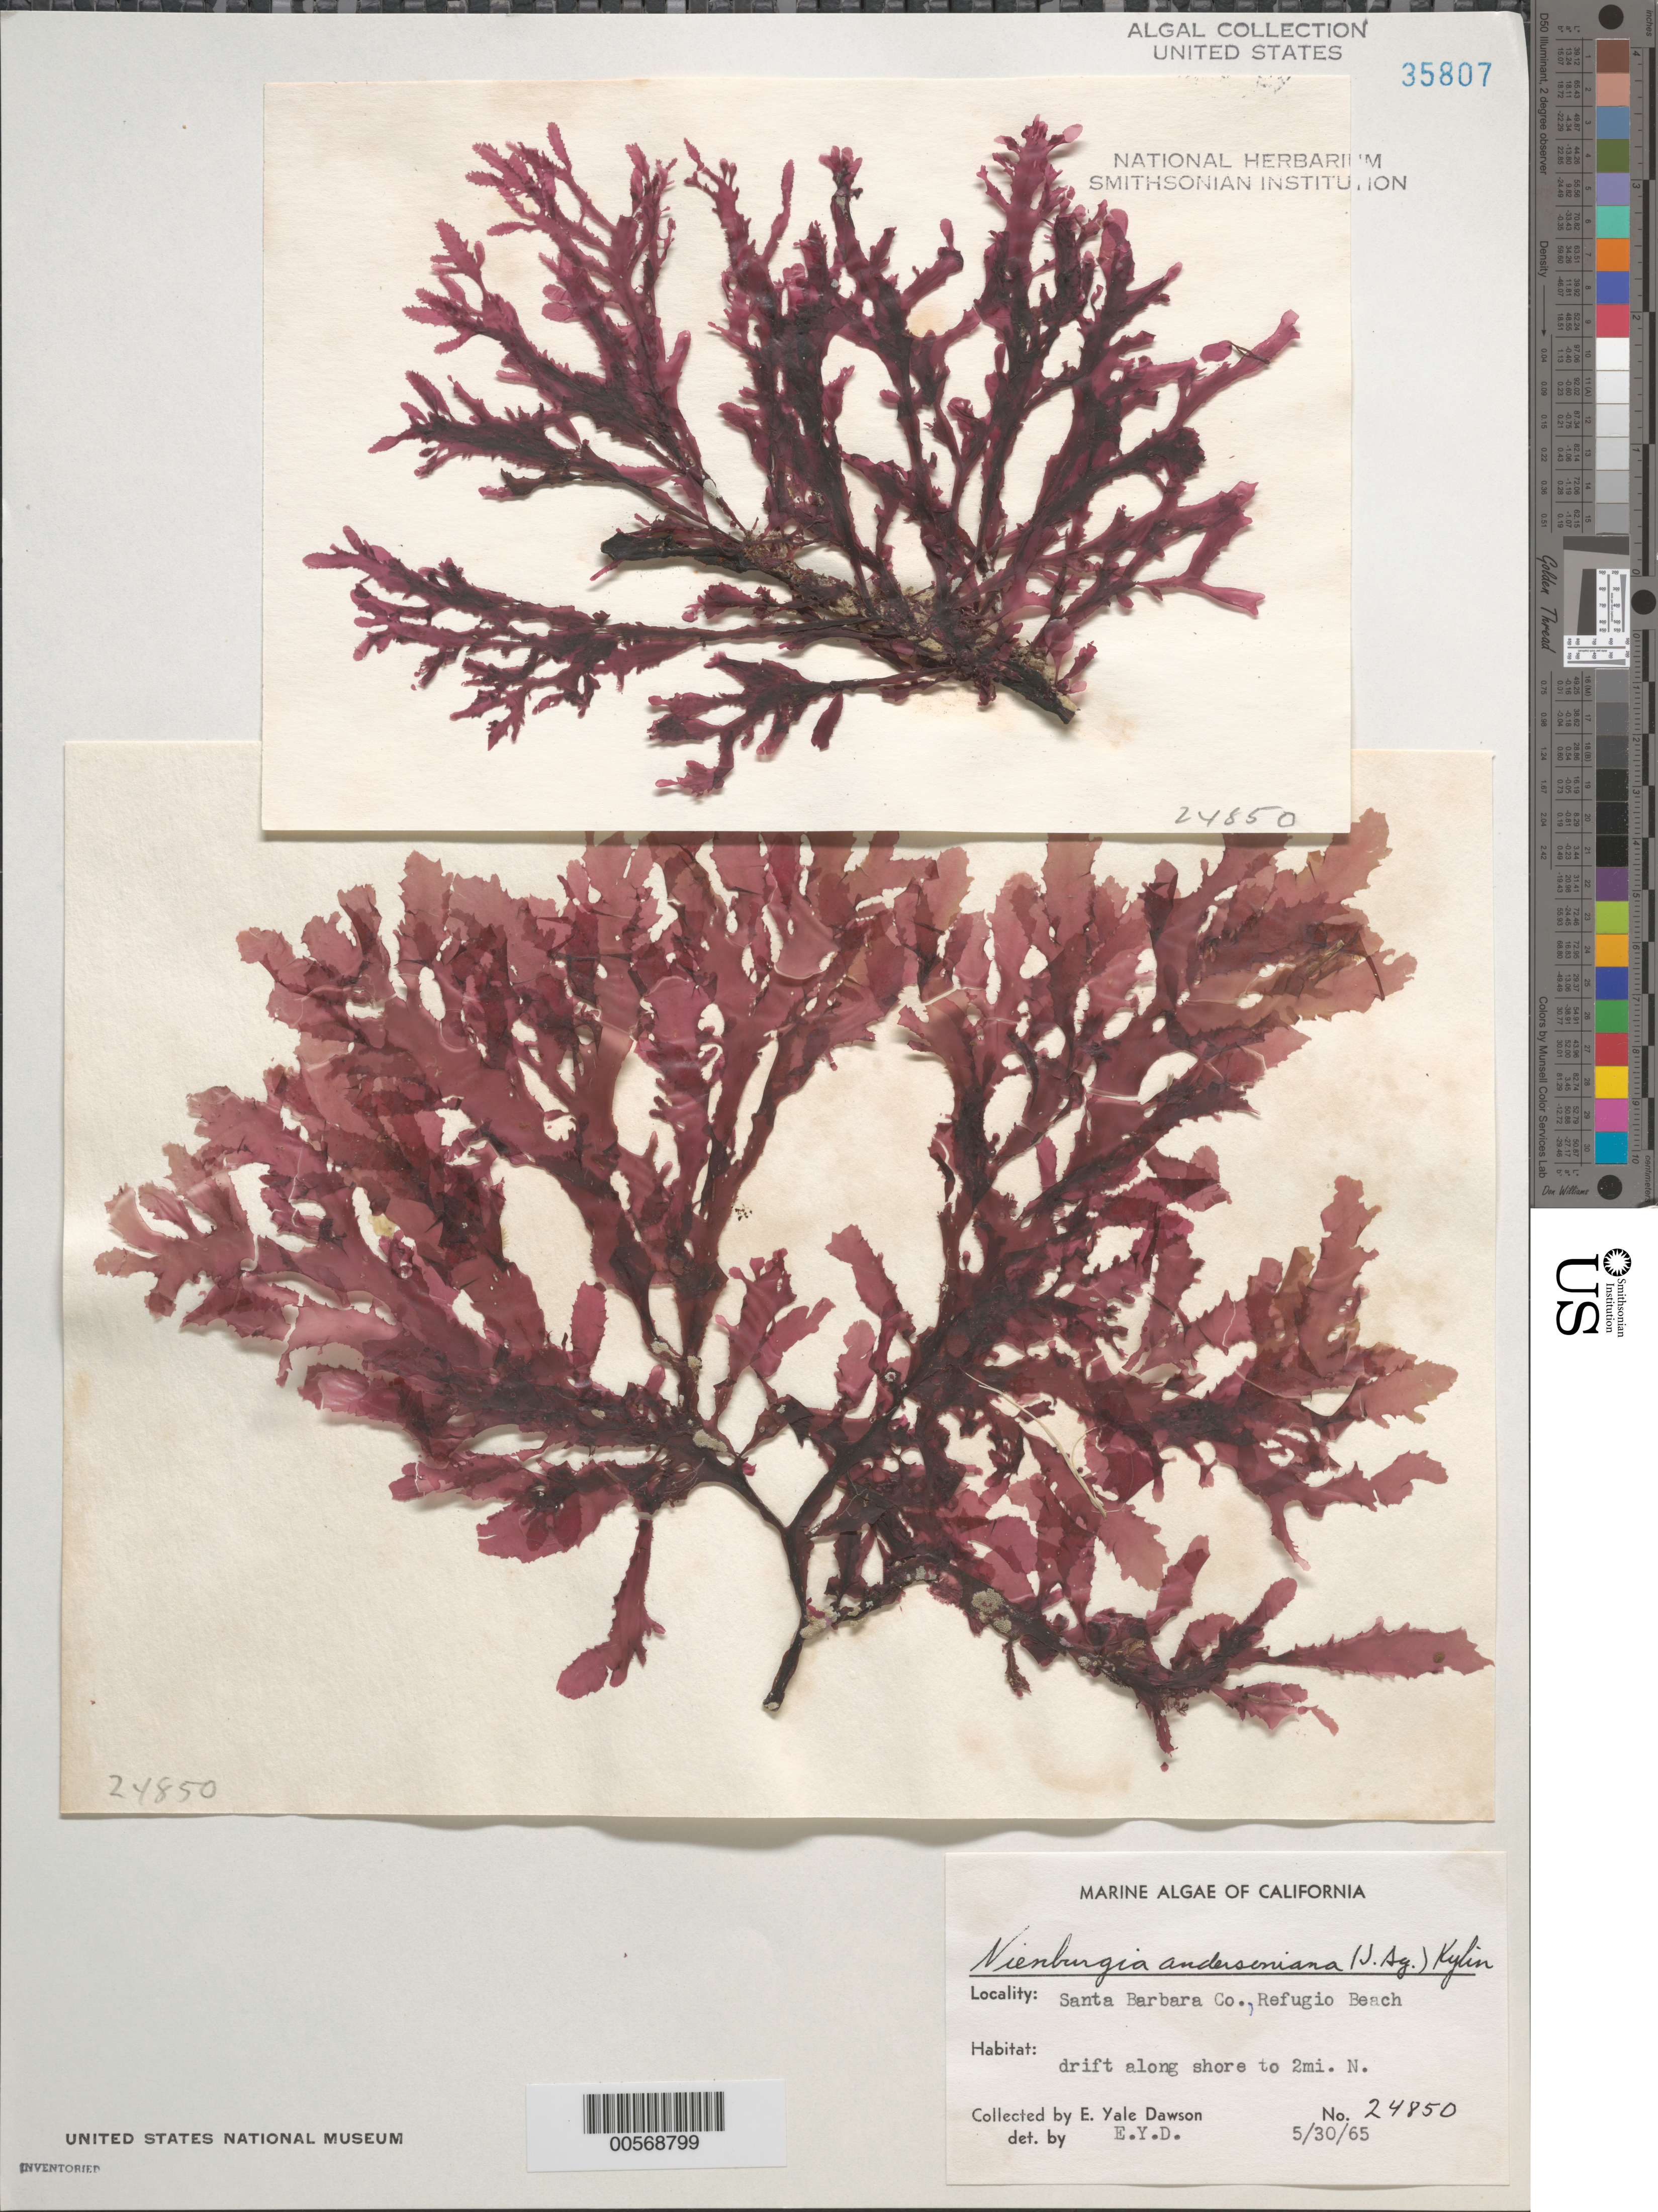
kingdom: Plantae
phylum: Rhodophyta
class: Florideophyceae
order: Ceramiales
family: Delesseriaceae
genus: Nienburgia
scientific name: Nienburgia andersoniana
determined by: Dawson, E. Y.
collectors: E. Y. Dawson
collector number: EYD 24850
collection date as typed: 30 May 1965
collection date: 1965-05-30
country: United States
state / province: California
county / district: Santa Barbara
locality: Refugio Beach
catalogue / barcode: US 35807